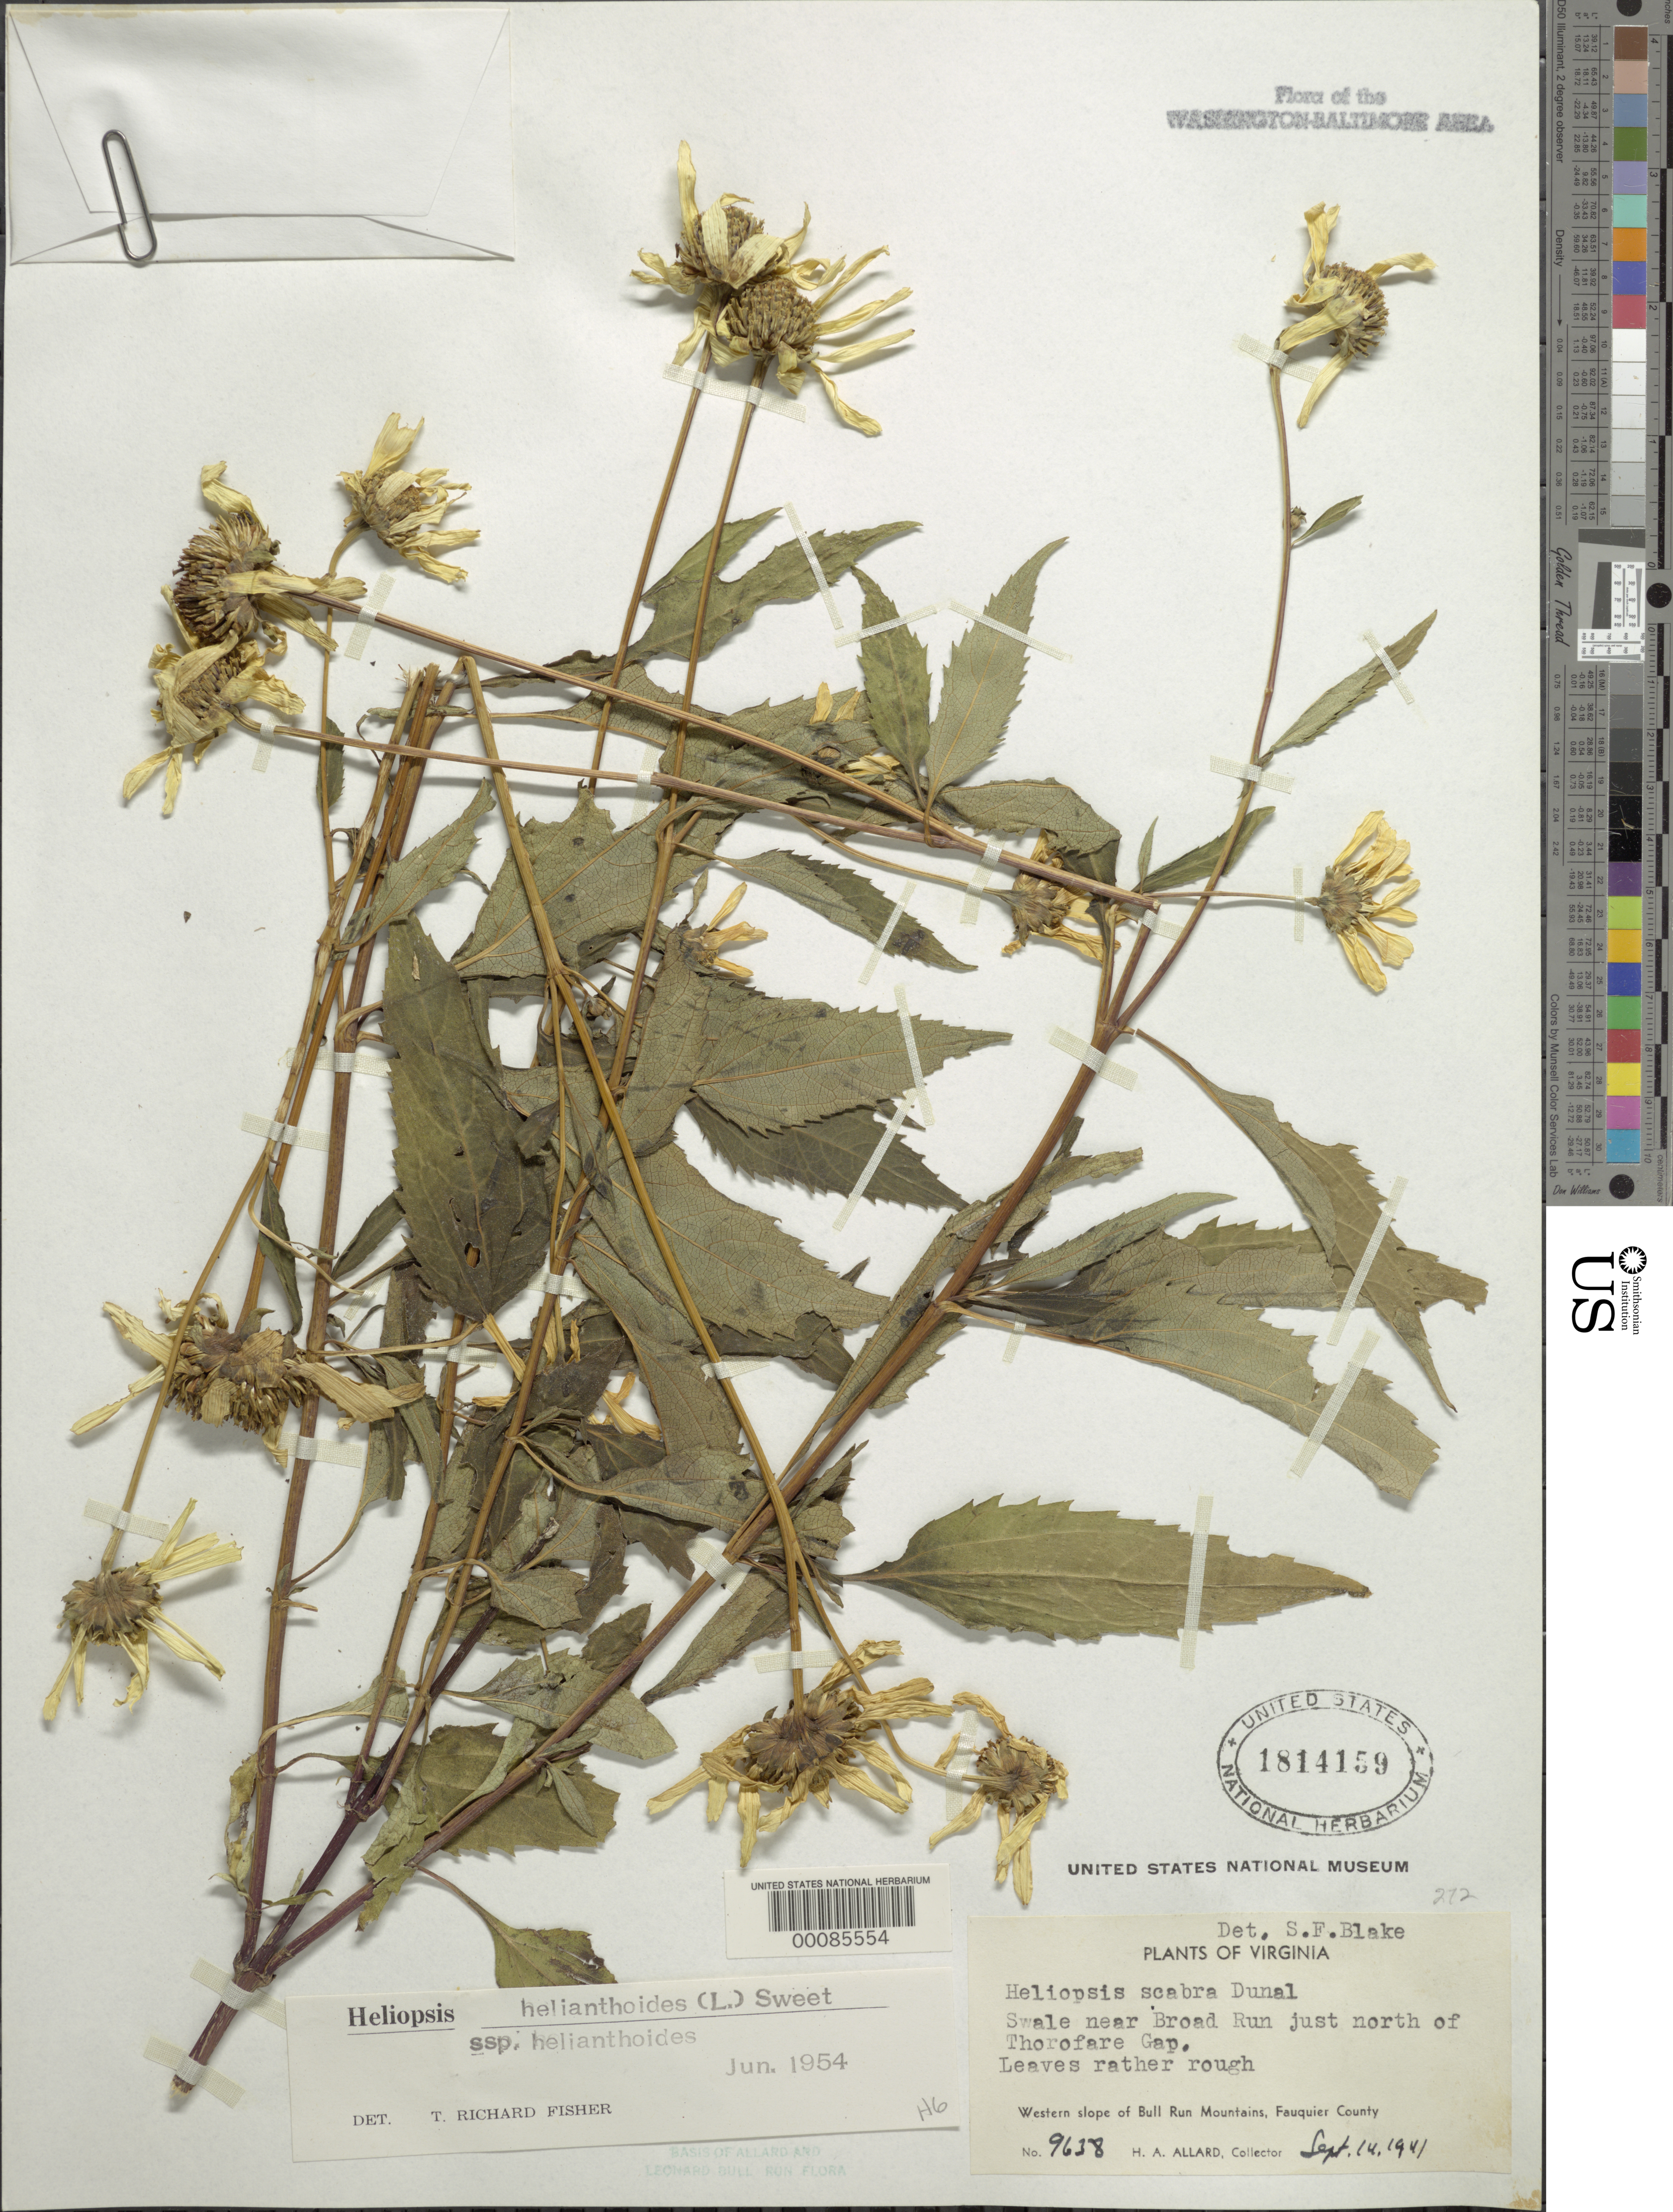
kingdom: Plantae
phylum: Tracheophyta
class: Magnoliopsida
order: Asterales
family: Asteraceae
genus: Heliopsis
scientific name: Heliopsis helianthoides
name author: (L.) Sweet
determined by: Fisher, T. R.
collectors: H. A. Allard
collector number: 9638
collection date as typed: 14 Sep 1941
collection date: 1941-09-14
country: United States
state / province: Virginia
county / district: Fauquier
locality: North of Thorofare Gap Broad Run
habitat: Swale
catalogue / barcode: US 1814159